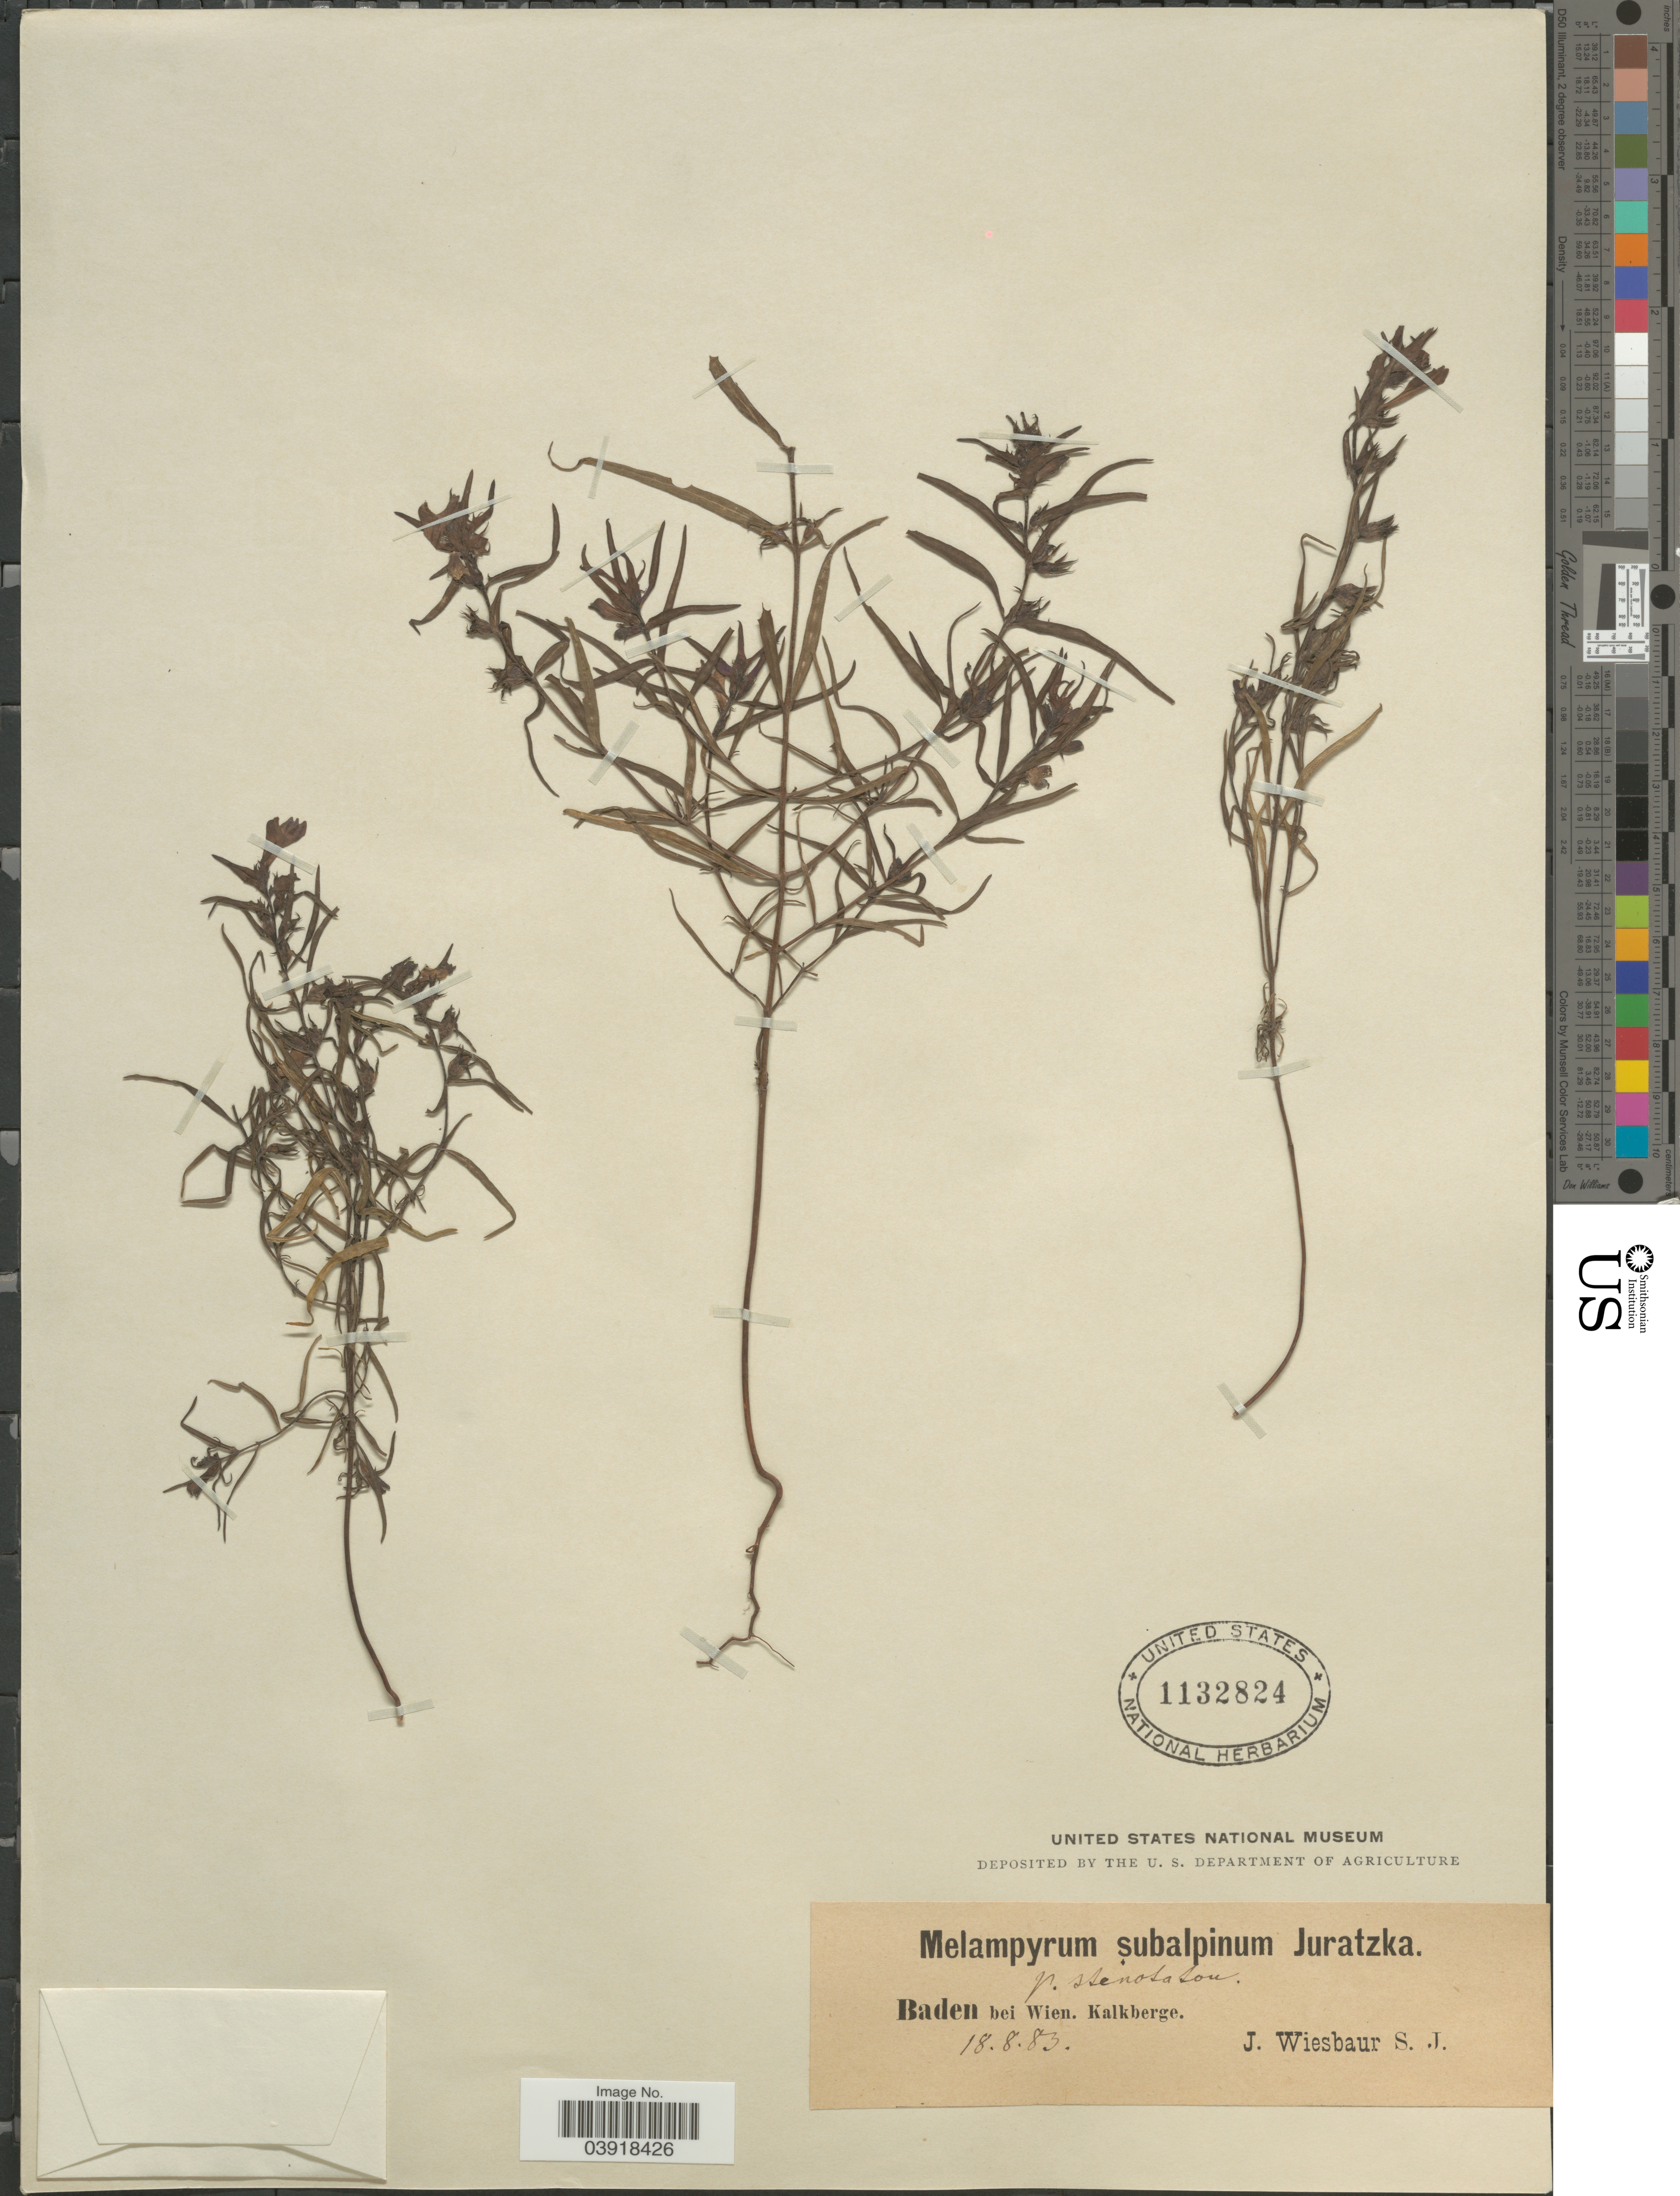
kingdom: Plantae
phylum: Tracheophyta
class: Magnoliopsida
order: Lamiales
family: Orobanchaceae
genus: Melampyrum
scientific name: Melampyrum subalpinum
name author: (Jur.) A. Kern.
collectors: J. Wiesbaur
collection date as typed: Transcribed d/m/y: 18/8/83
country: Austria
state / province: Wien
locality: Baden bei Wien. Kalkberge.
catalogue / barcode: US 1132824